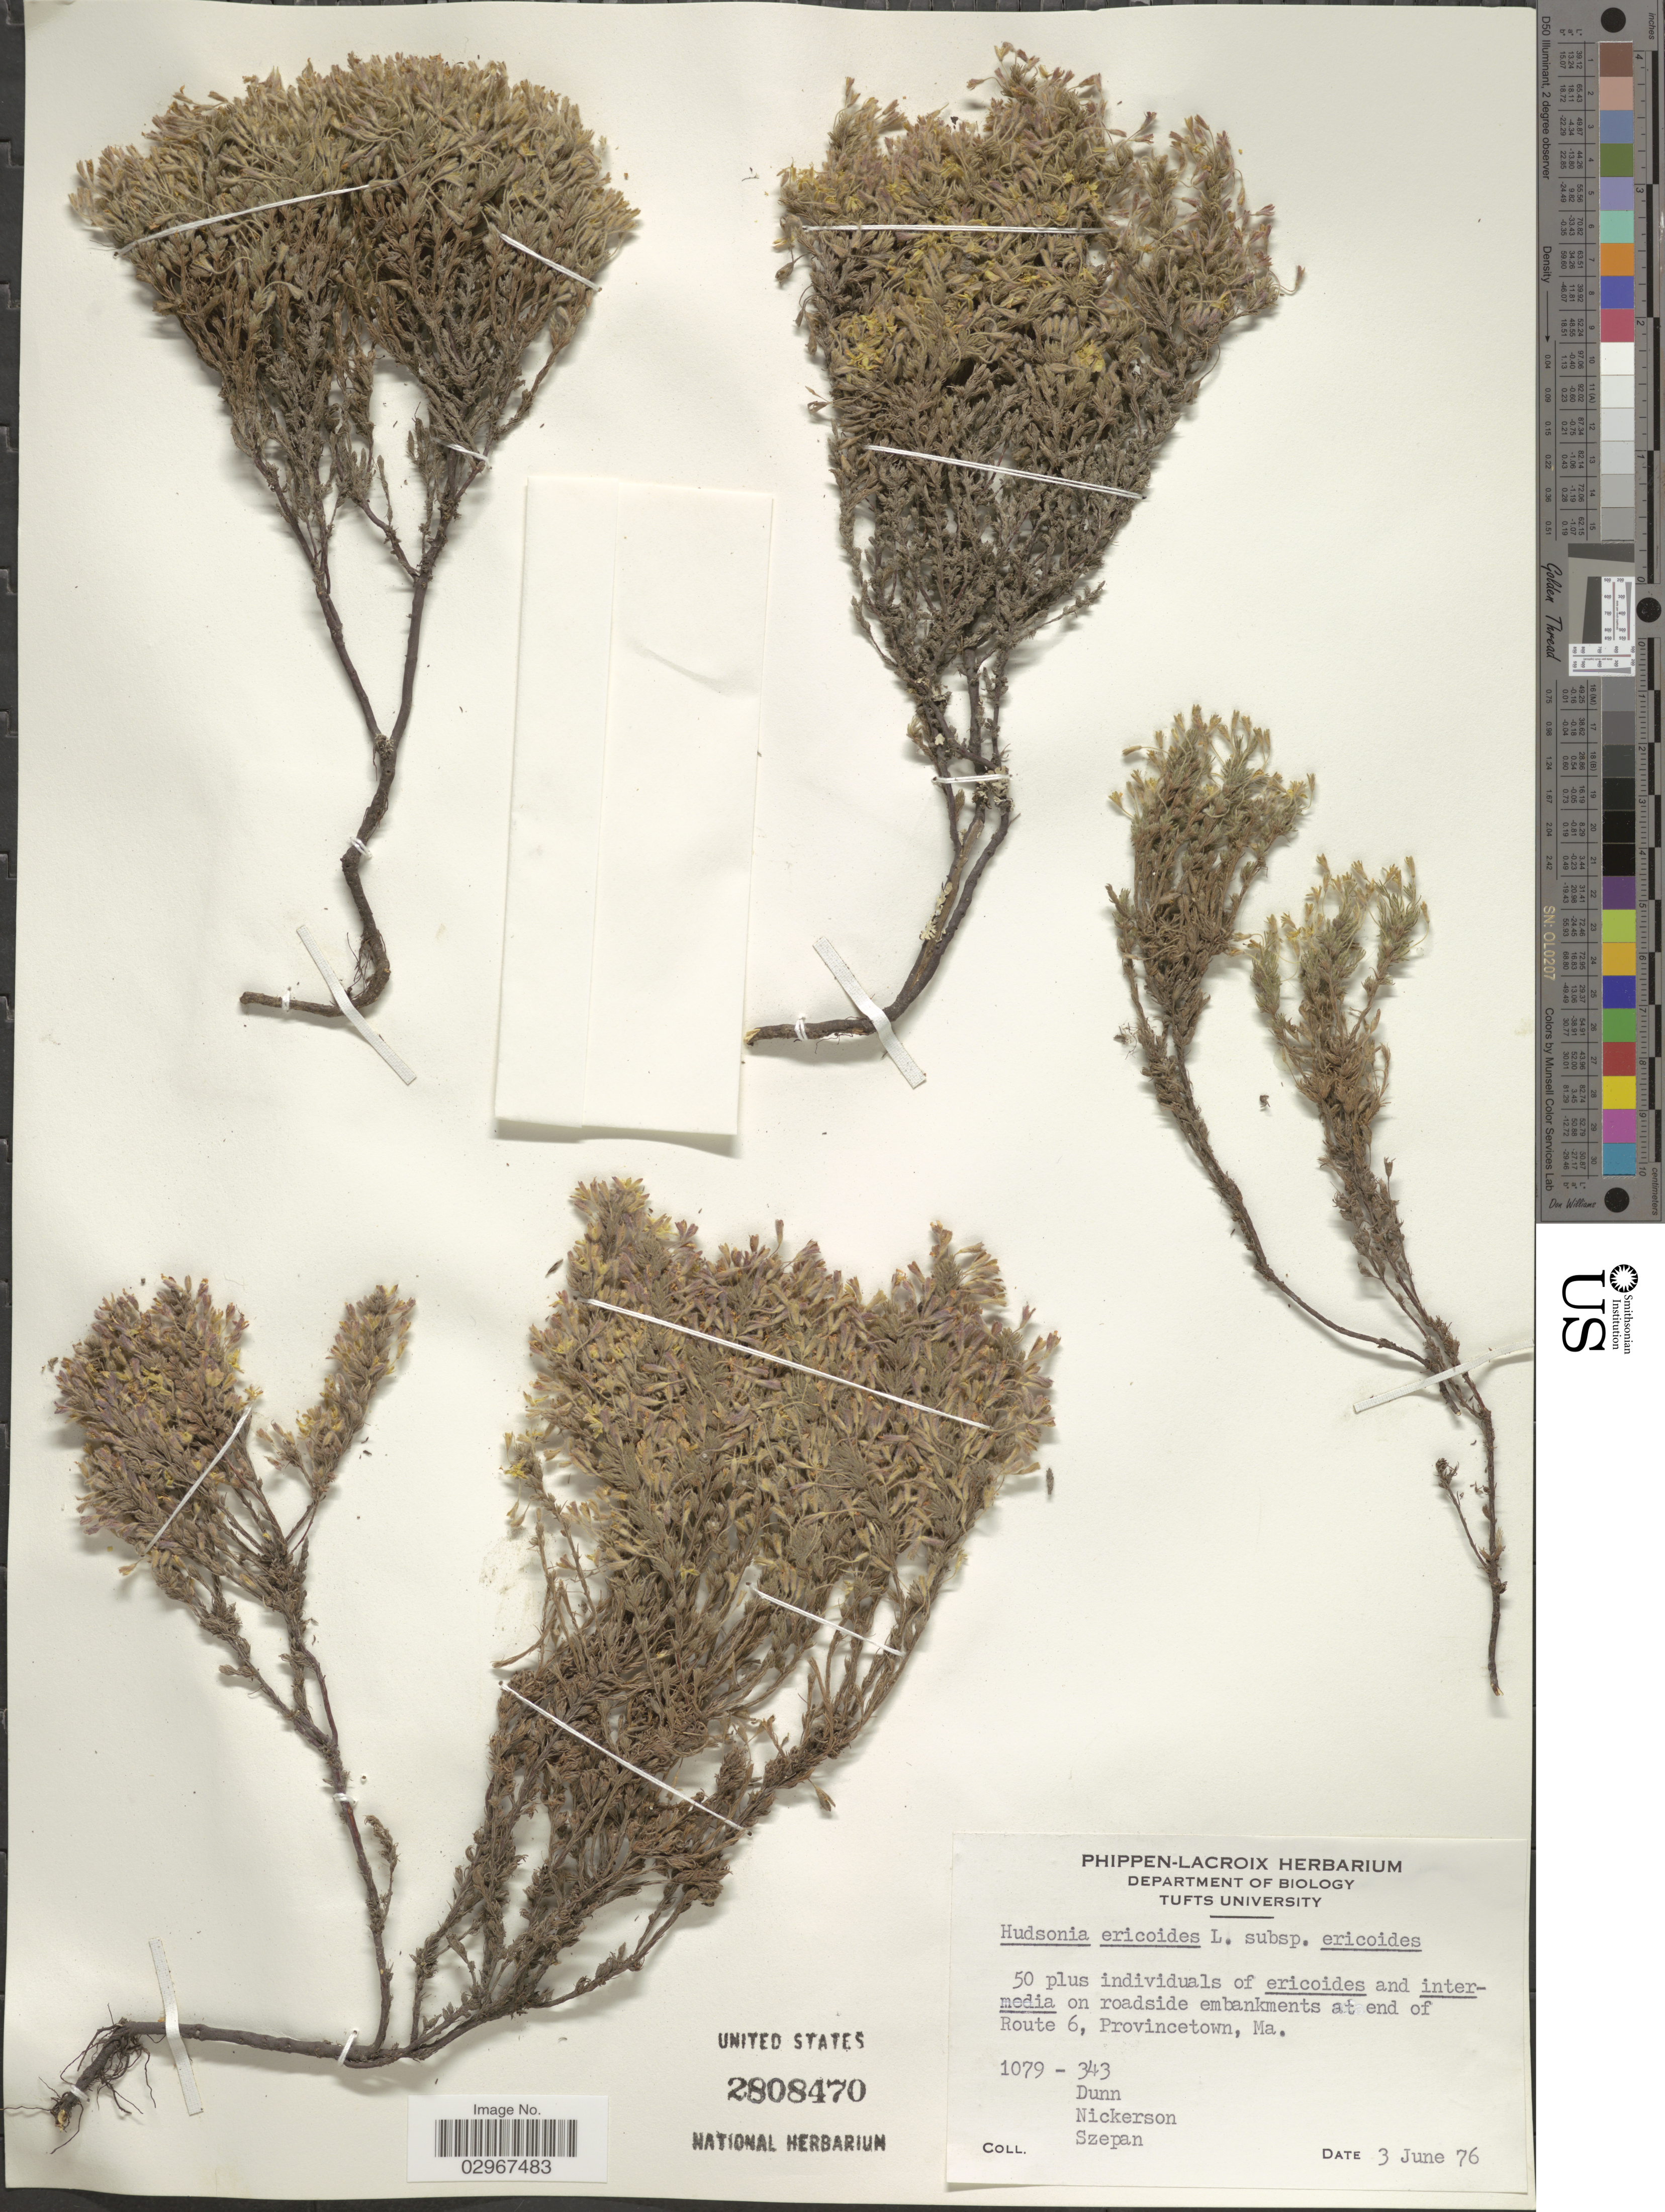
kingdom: Plantae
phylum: Tracheophyta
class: Magnoliopsida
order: Malvales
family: Cistaceae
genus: Hudsonia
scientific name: Hudsonia ericoides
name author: L.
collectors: -- Dunn, Nickerson, -- & Szepan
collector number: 1079-343?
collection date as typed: Transcribed d/m/y: 3/6/76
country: United States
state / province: Massachusetts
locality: On roadside embankments at end of Route 6, Provincetown, Ma.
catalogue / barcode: US 2808470